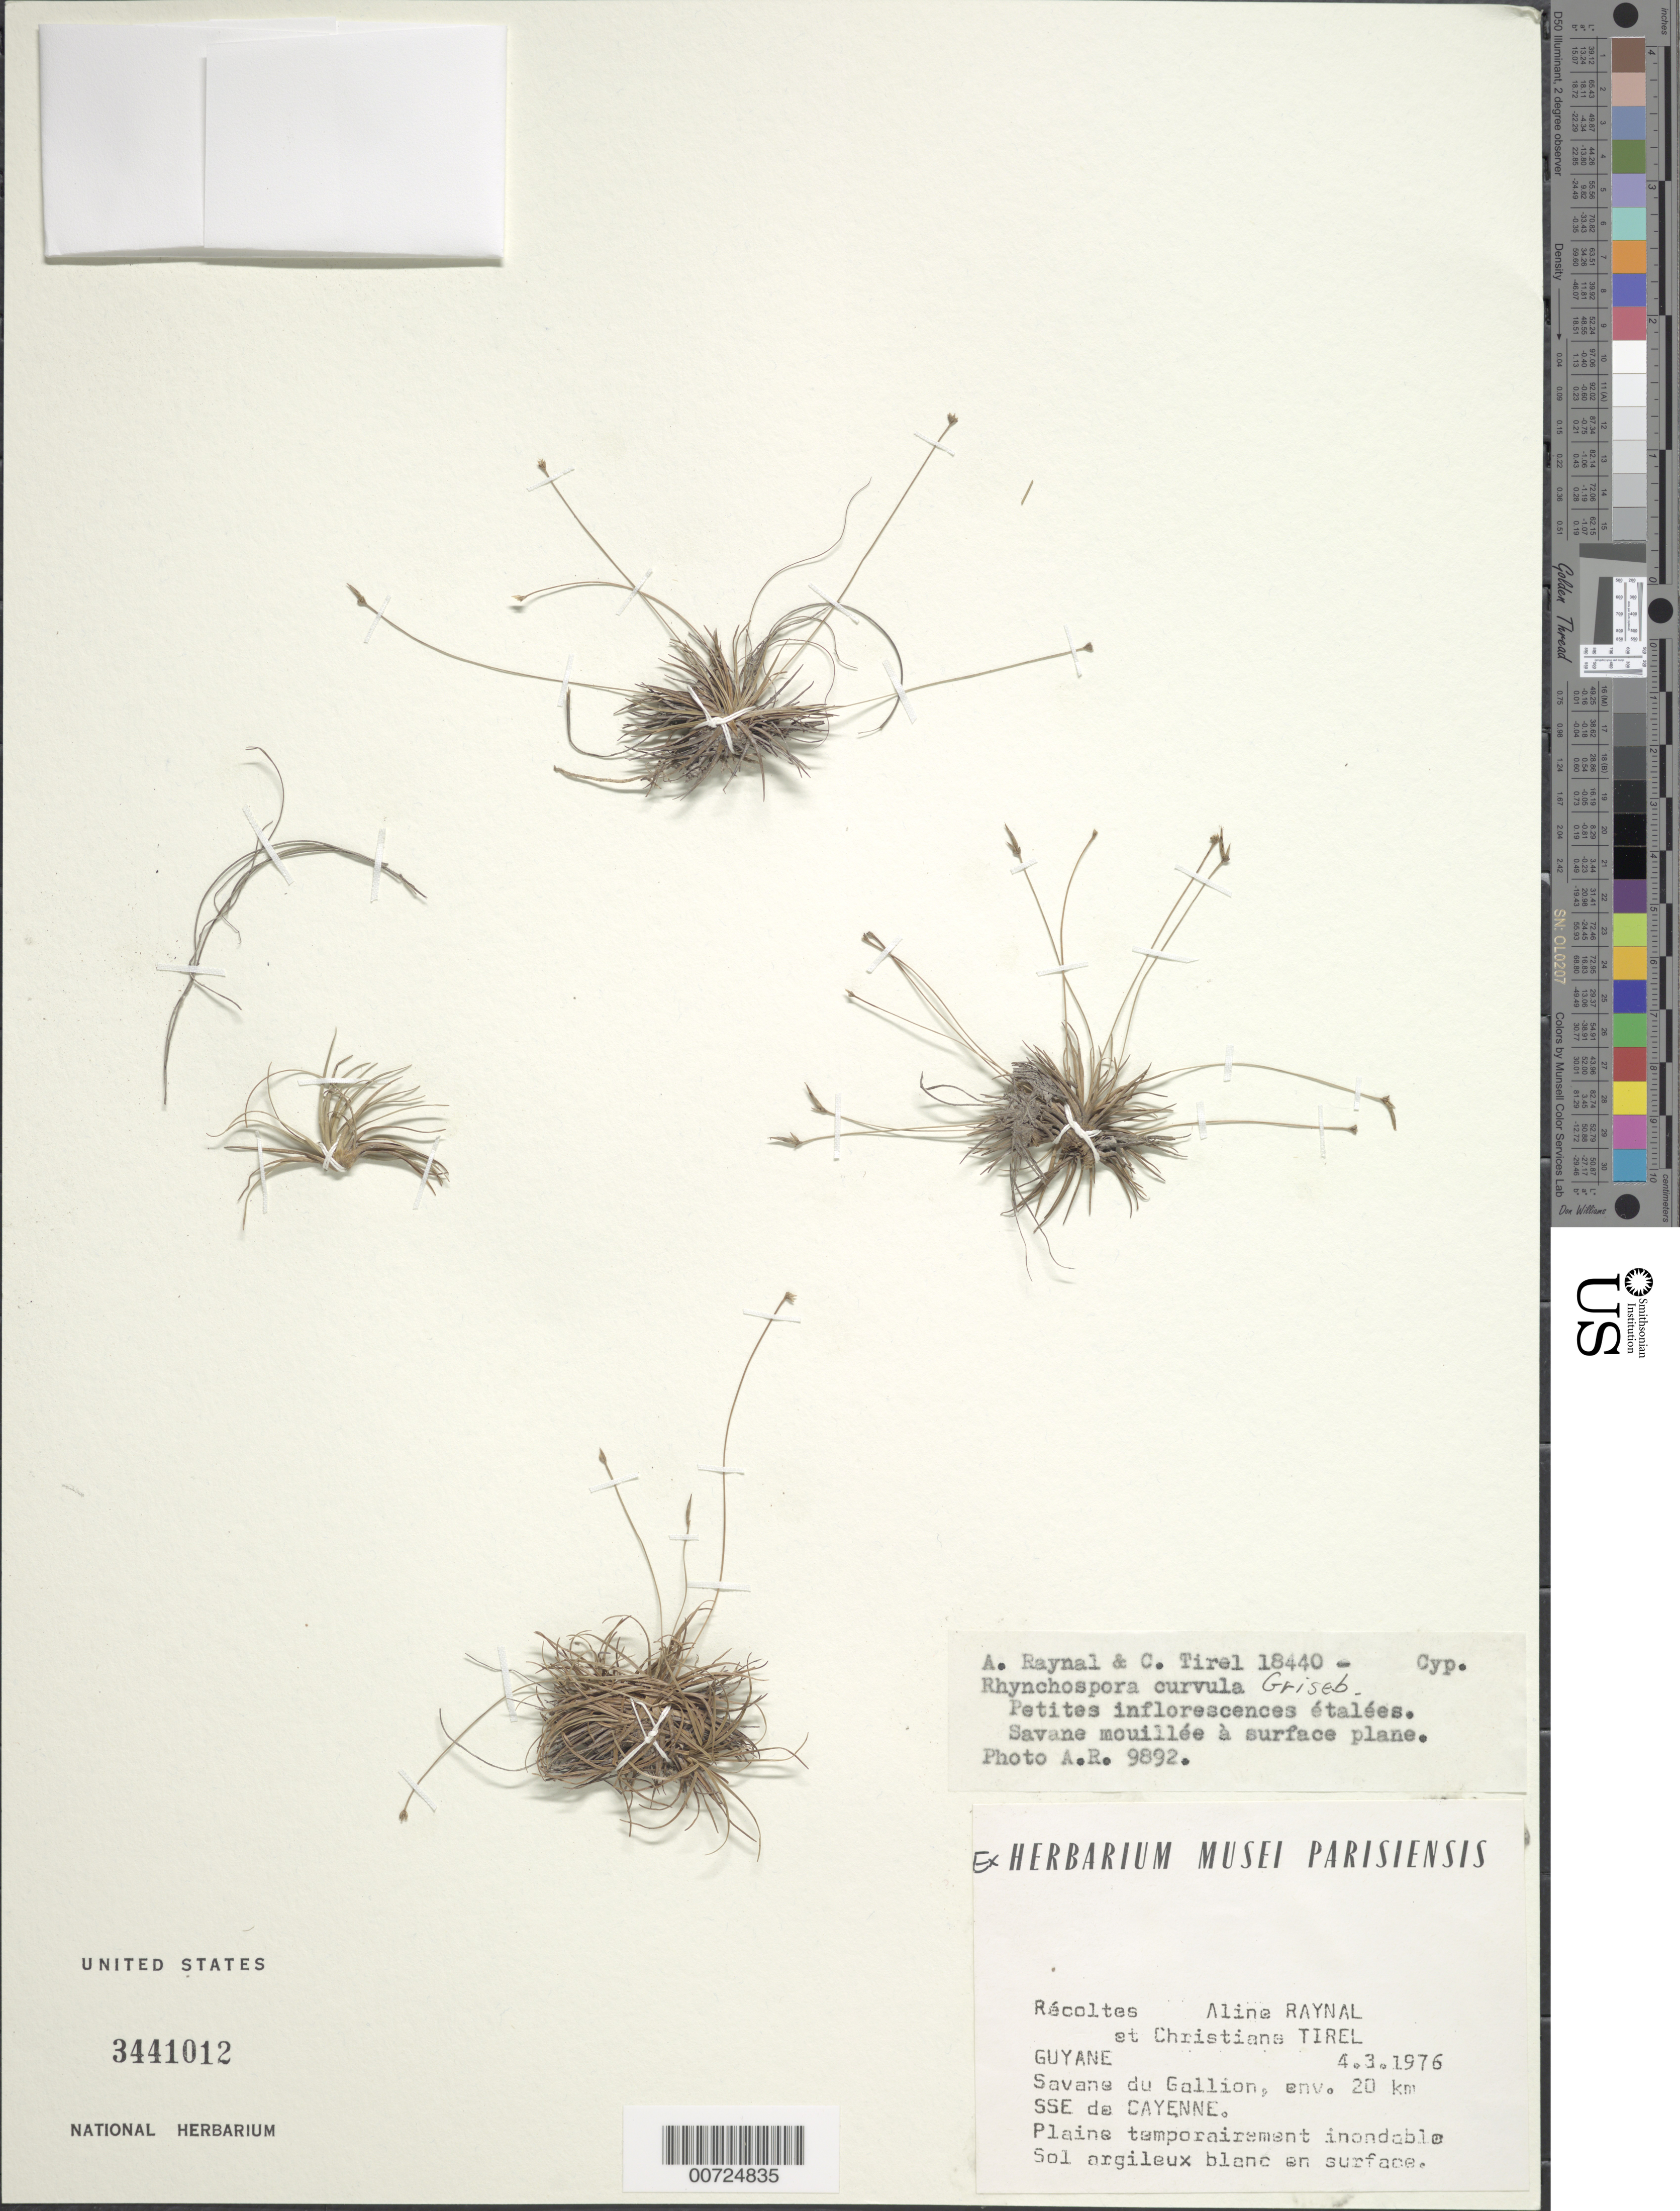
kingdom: Plantae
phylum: Tracheophyta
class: Liliopsida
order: Poales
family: Cyperaceae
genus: Rhynchospora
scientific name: Rhynchospora curvula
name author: Griseb.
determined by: Alves, K.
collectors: A. M. Raynal & C. Tirel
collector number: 18440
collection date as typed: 4-Mar-76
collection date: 1976-03-04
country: French Guiana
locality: Savane du Gallion, 20 km SSE of Cayenne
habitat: Wet savanna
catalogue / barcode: US 3441012